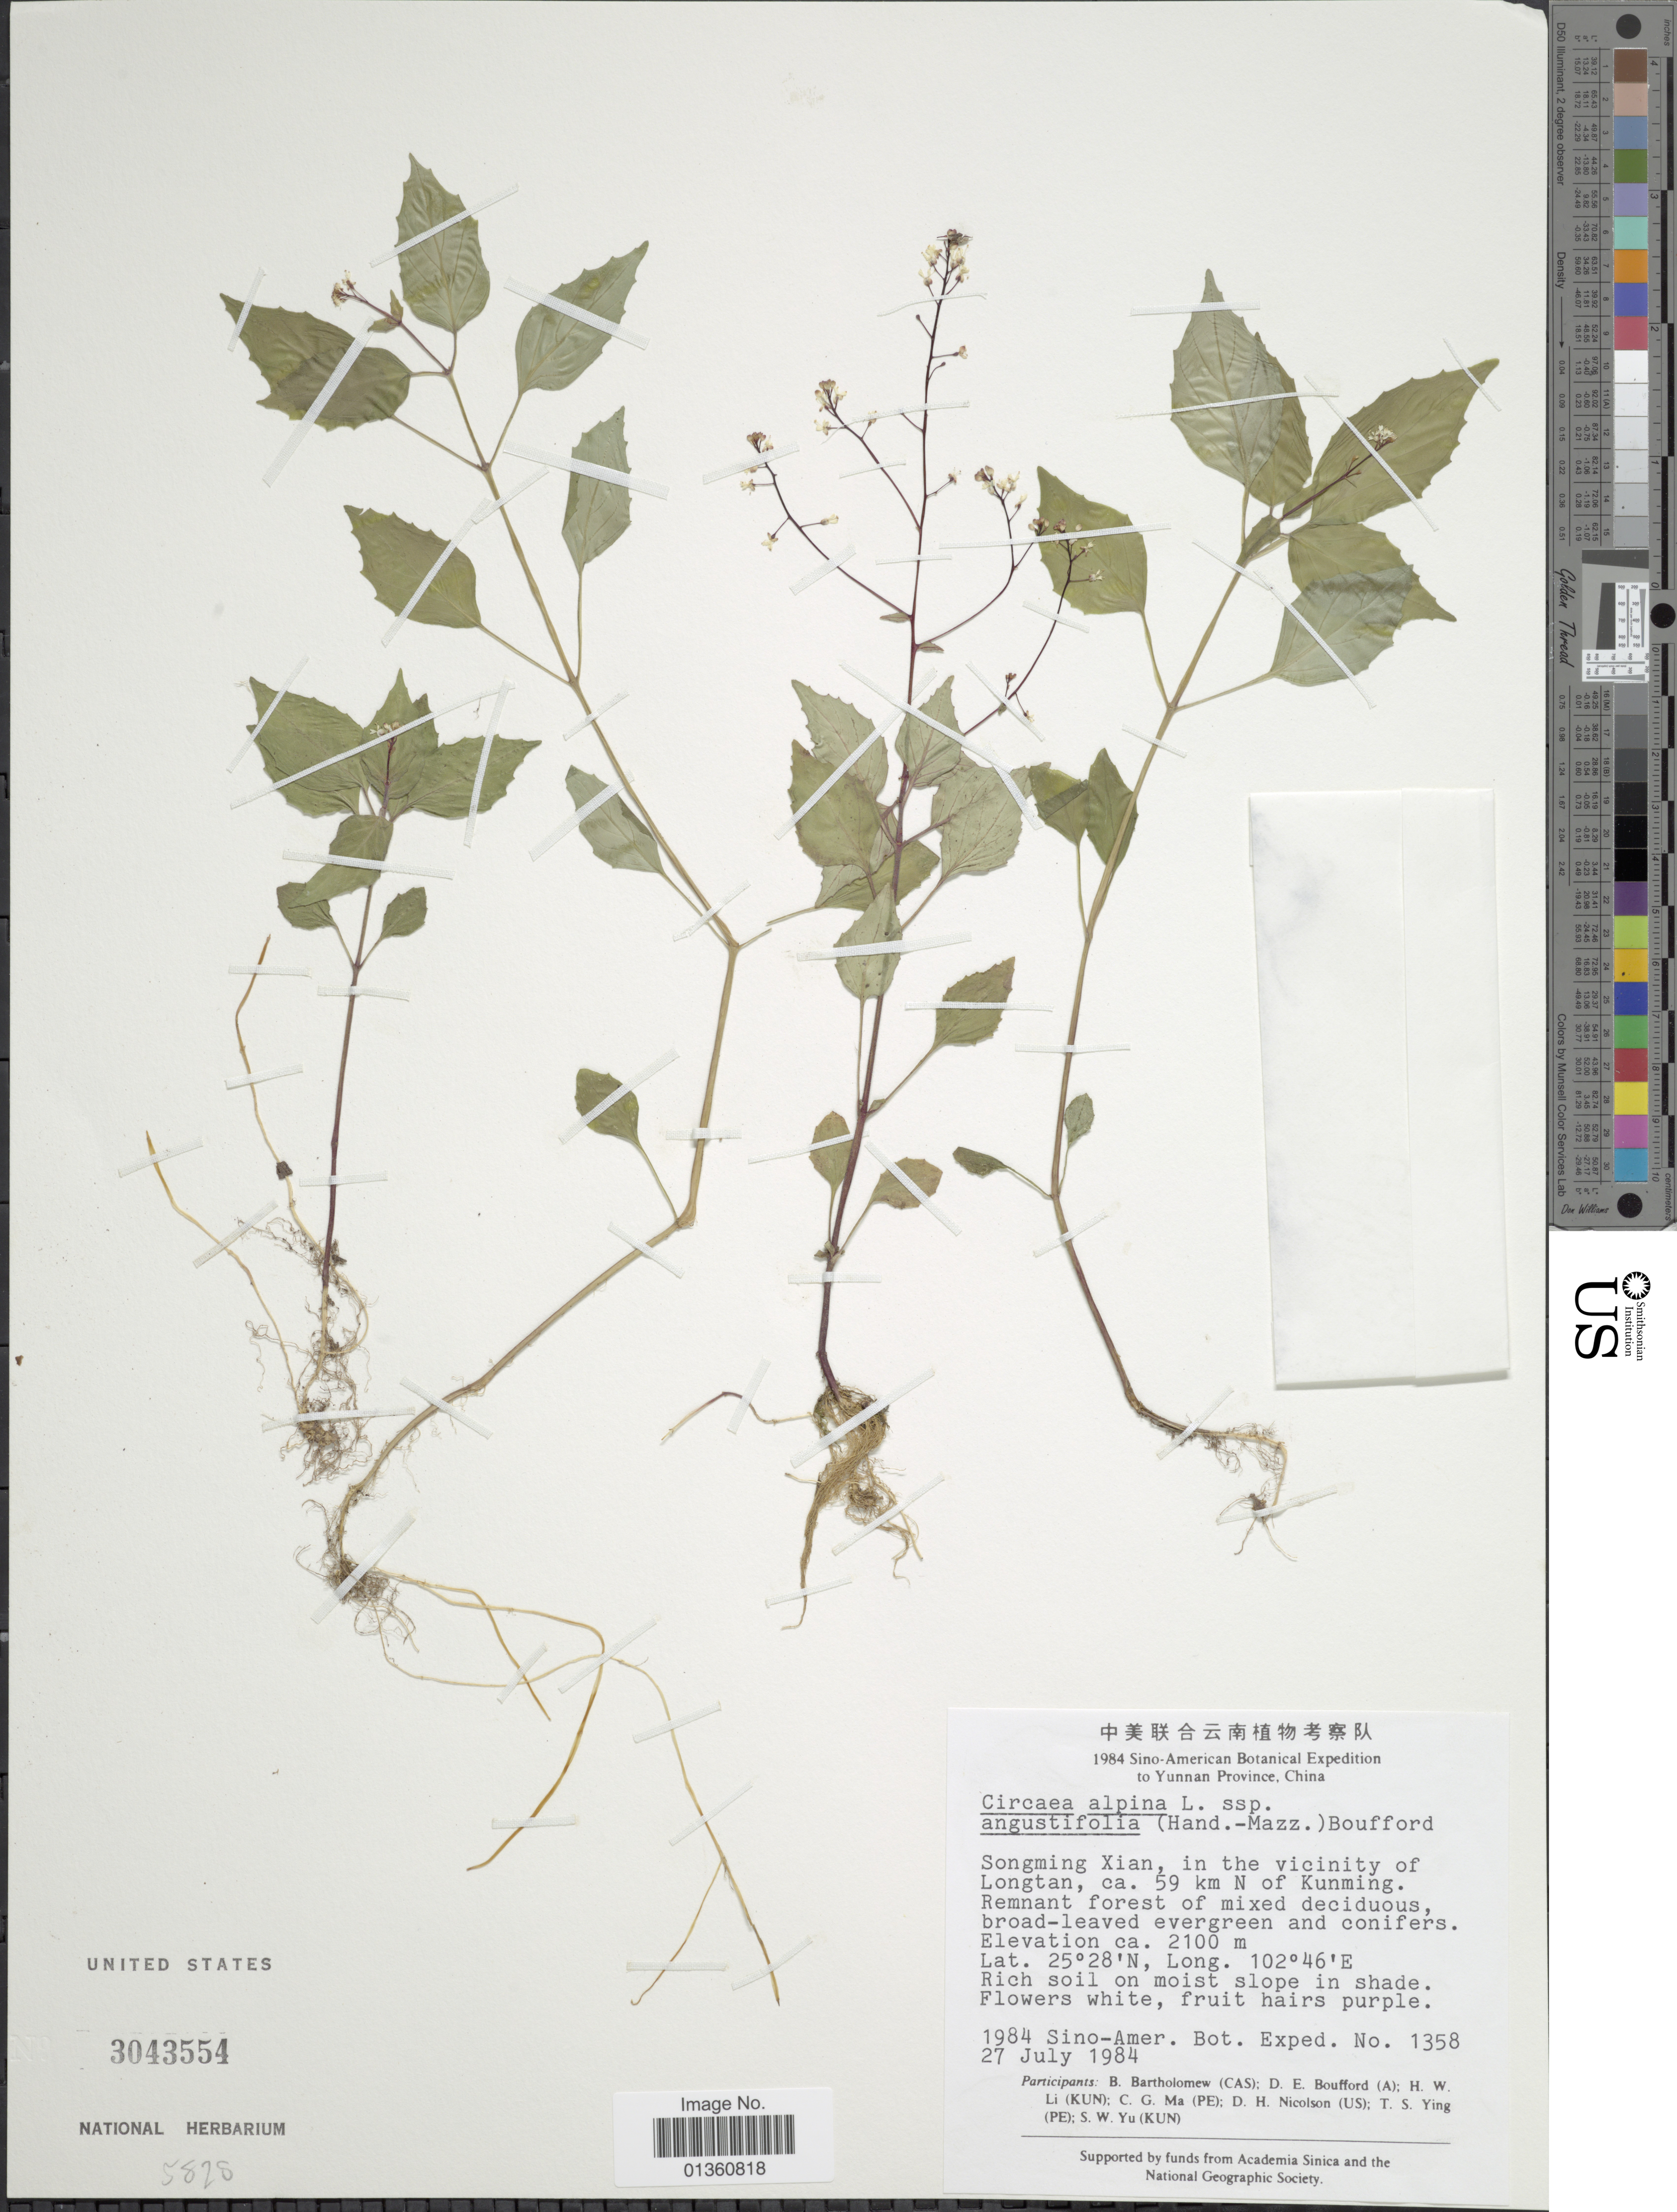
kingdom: Plantae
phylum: Tracheophyta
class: Magnoliopsida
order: Myrtales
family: Onagraceae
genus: Circaea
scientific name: Circaea alpina subsp. angustifolia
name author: (Hand.-Mazz.) Boufford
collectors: Sino-Amer. Bot. Exped. 1984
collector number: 1358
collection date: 1984-07-27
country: China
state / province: Yunnan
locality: Songming Xian, in the vicinity of Longtan, ca. 59 km N of Kunming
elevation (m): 2100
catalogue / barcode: US 3043554